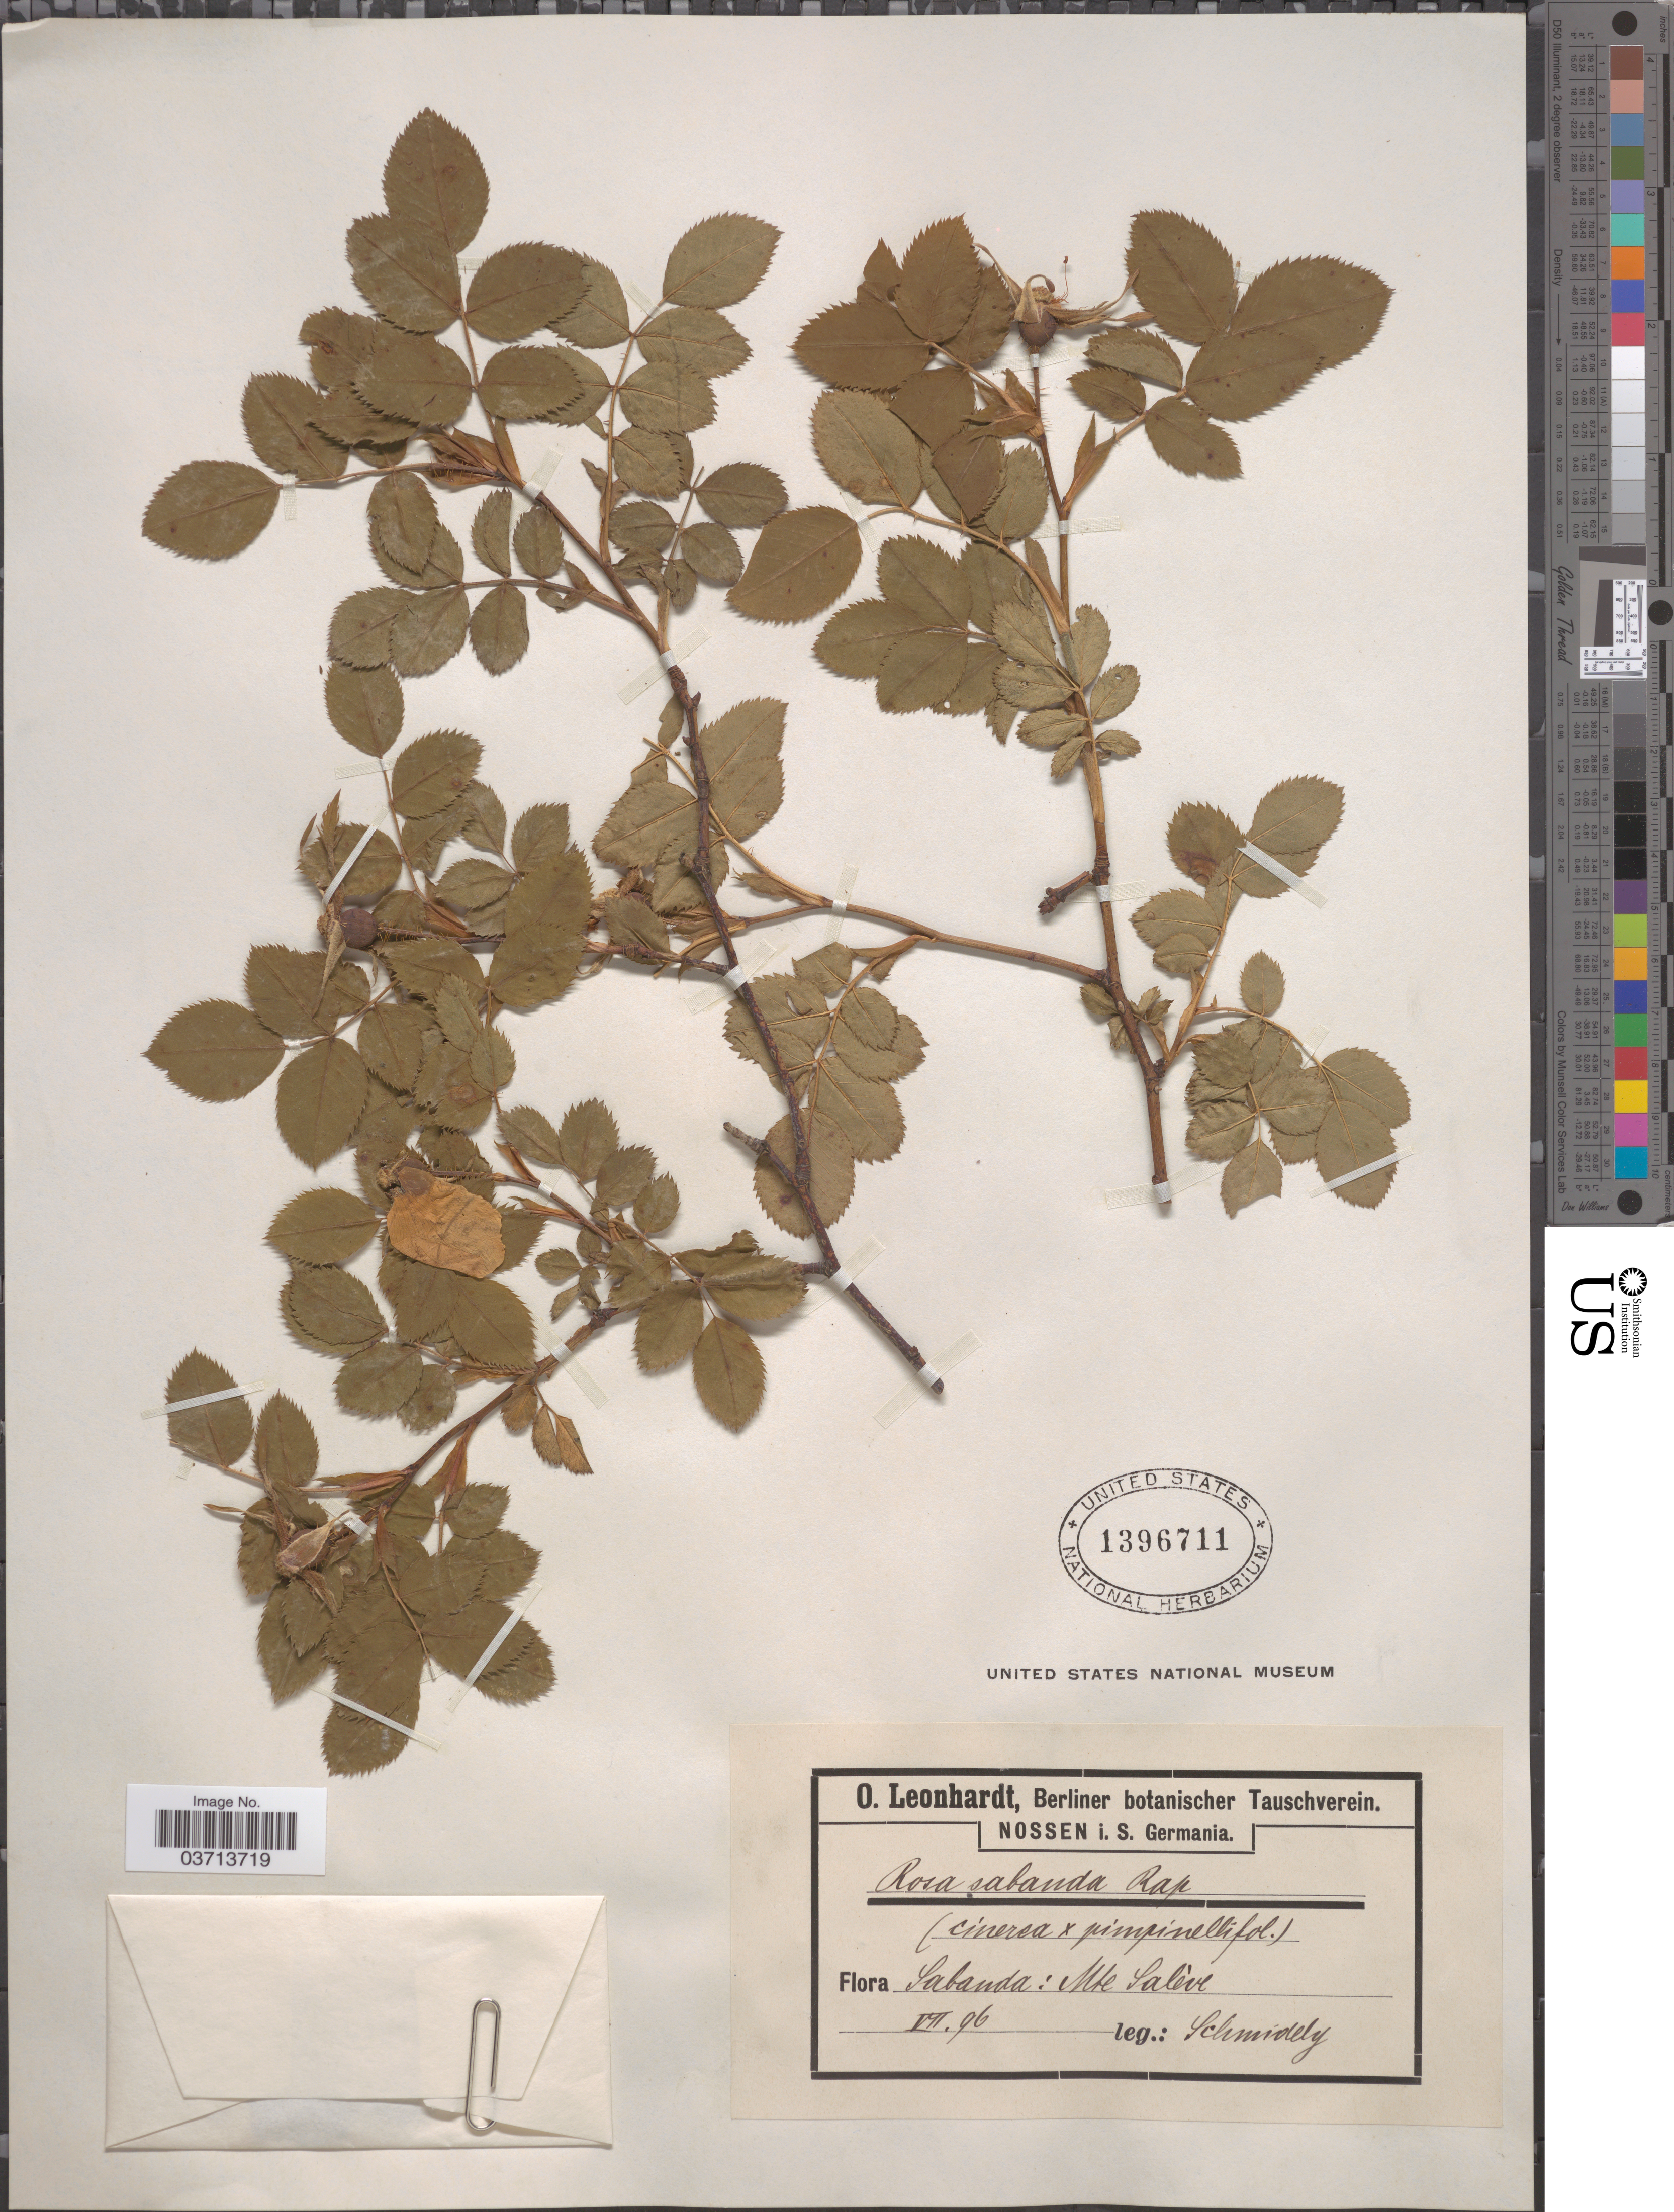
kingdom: Plantae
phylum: Tracheophyta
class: Magnoliopsida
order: Rosales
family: Rosaceae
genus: Rosa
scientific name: Rosa sabauda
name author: Rapin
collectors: Schmidely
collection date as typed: Transcribed d/m/y: /7/96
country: France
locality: Sabauda: Mte Salève.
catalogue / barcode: US 1396711